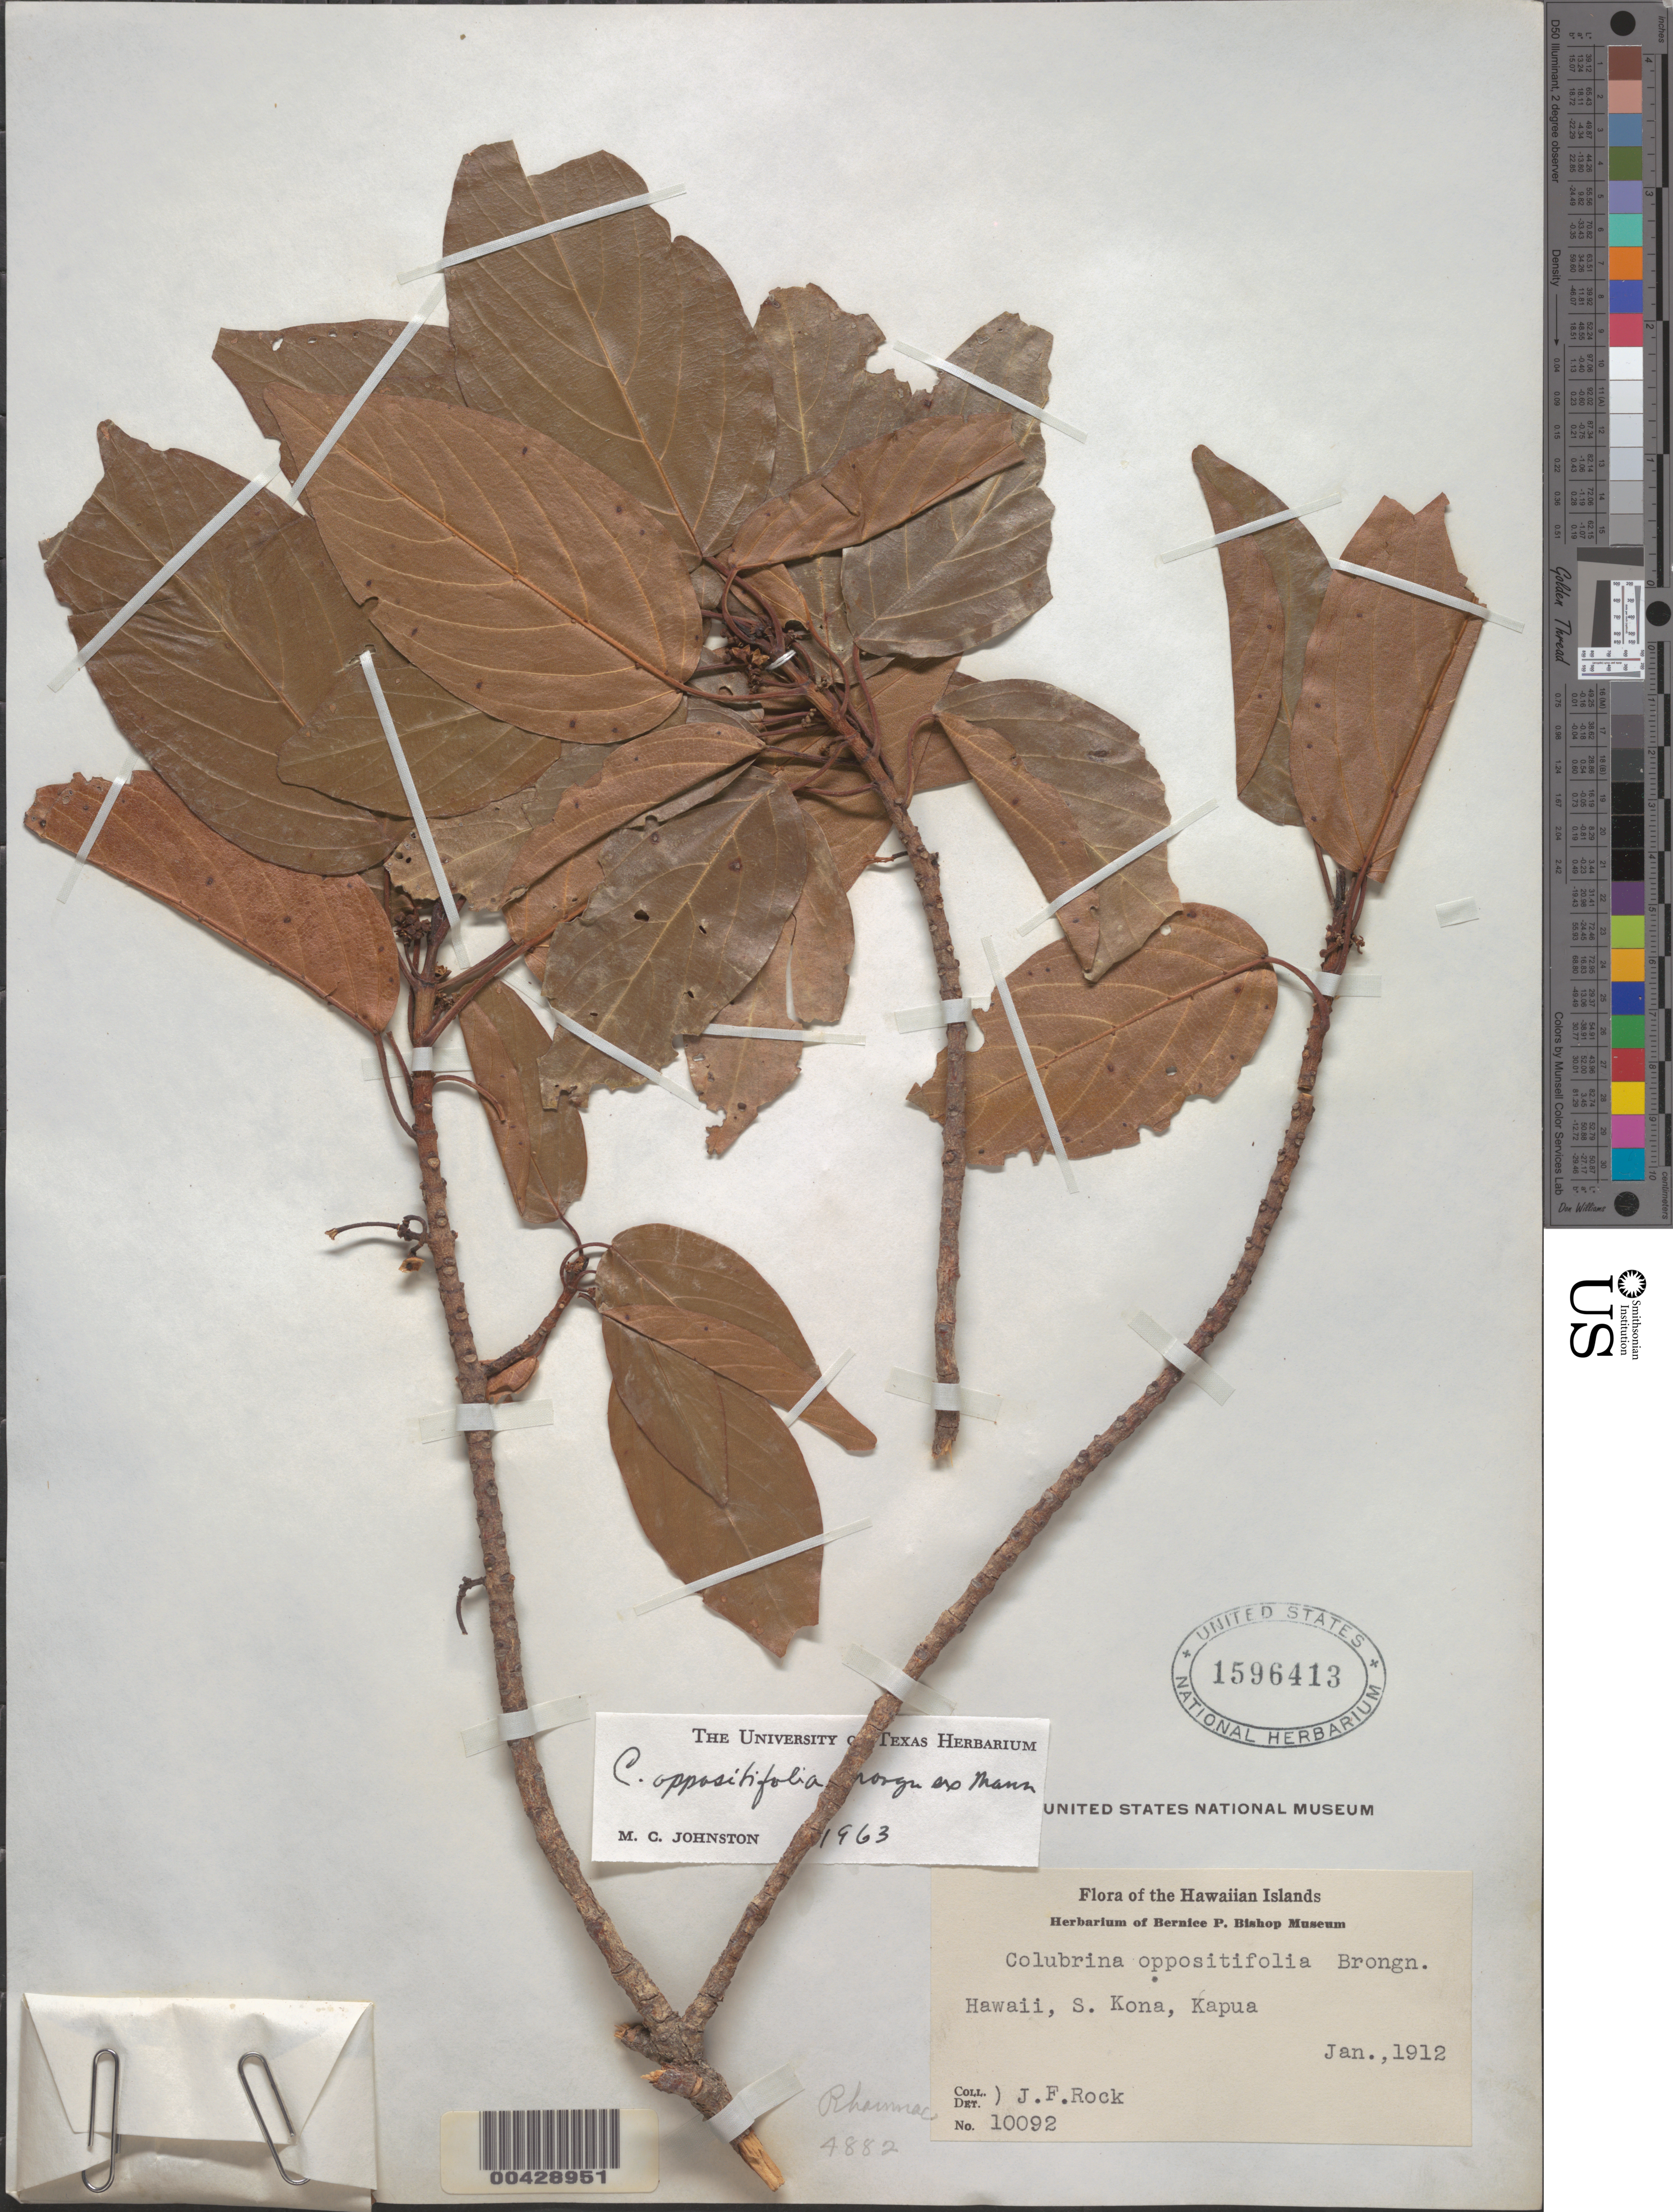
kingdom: Plantae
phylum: Tracheophyta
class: Magnoliopsida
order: Rosales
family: Rhamnaceae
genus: Colubrina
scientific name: Colubrina oppositifolia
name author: Brongn. ex H. Mann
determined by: Johnston, Marshall C.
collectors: J. F. Rock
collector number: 10092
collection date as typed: Jan 1912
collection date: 1912-01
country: United States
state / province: Hawaii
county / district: Hawaii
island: Hawaii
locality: South Kona, Kapua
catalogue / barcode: US 1596413